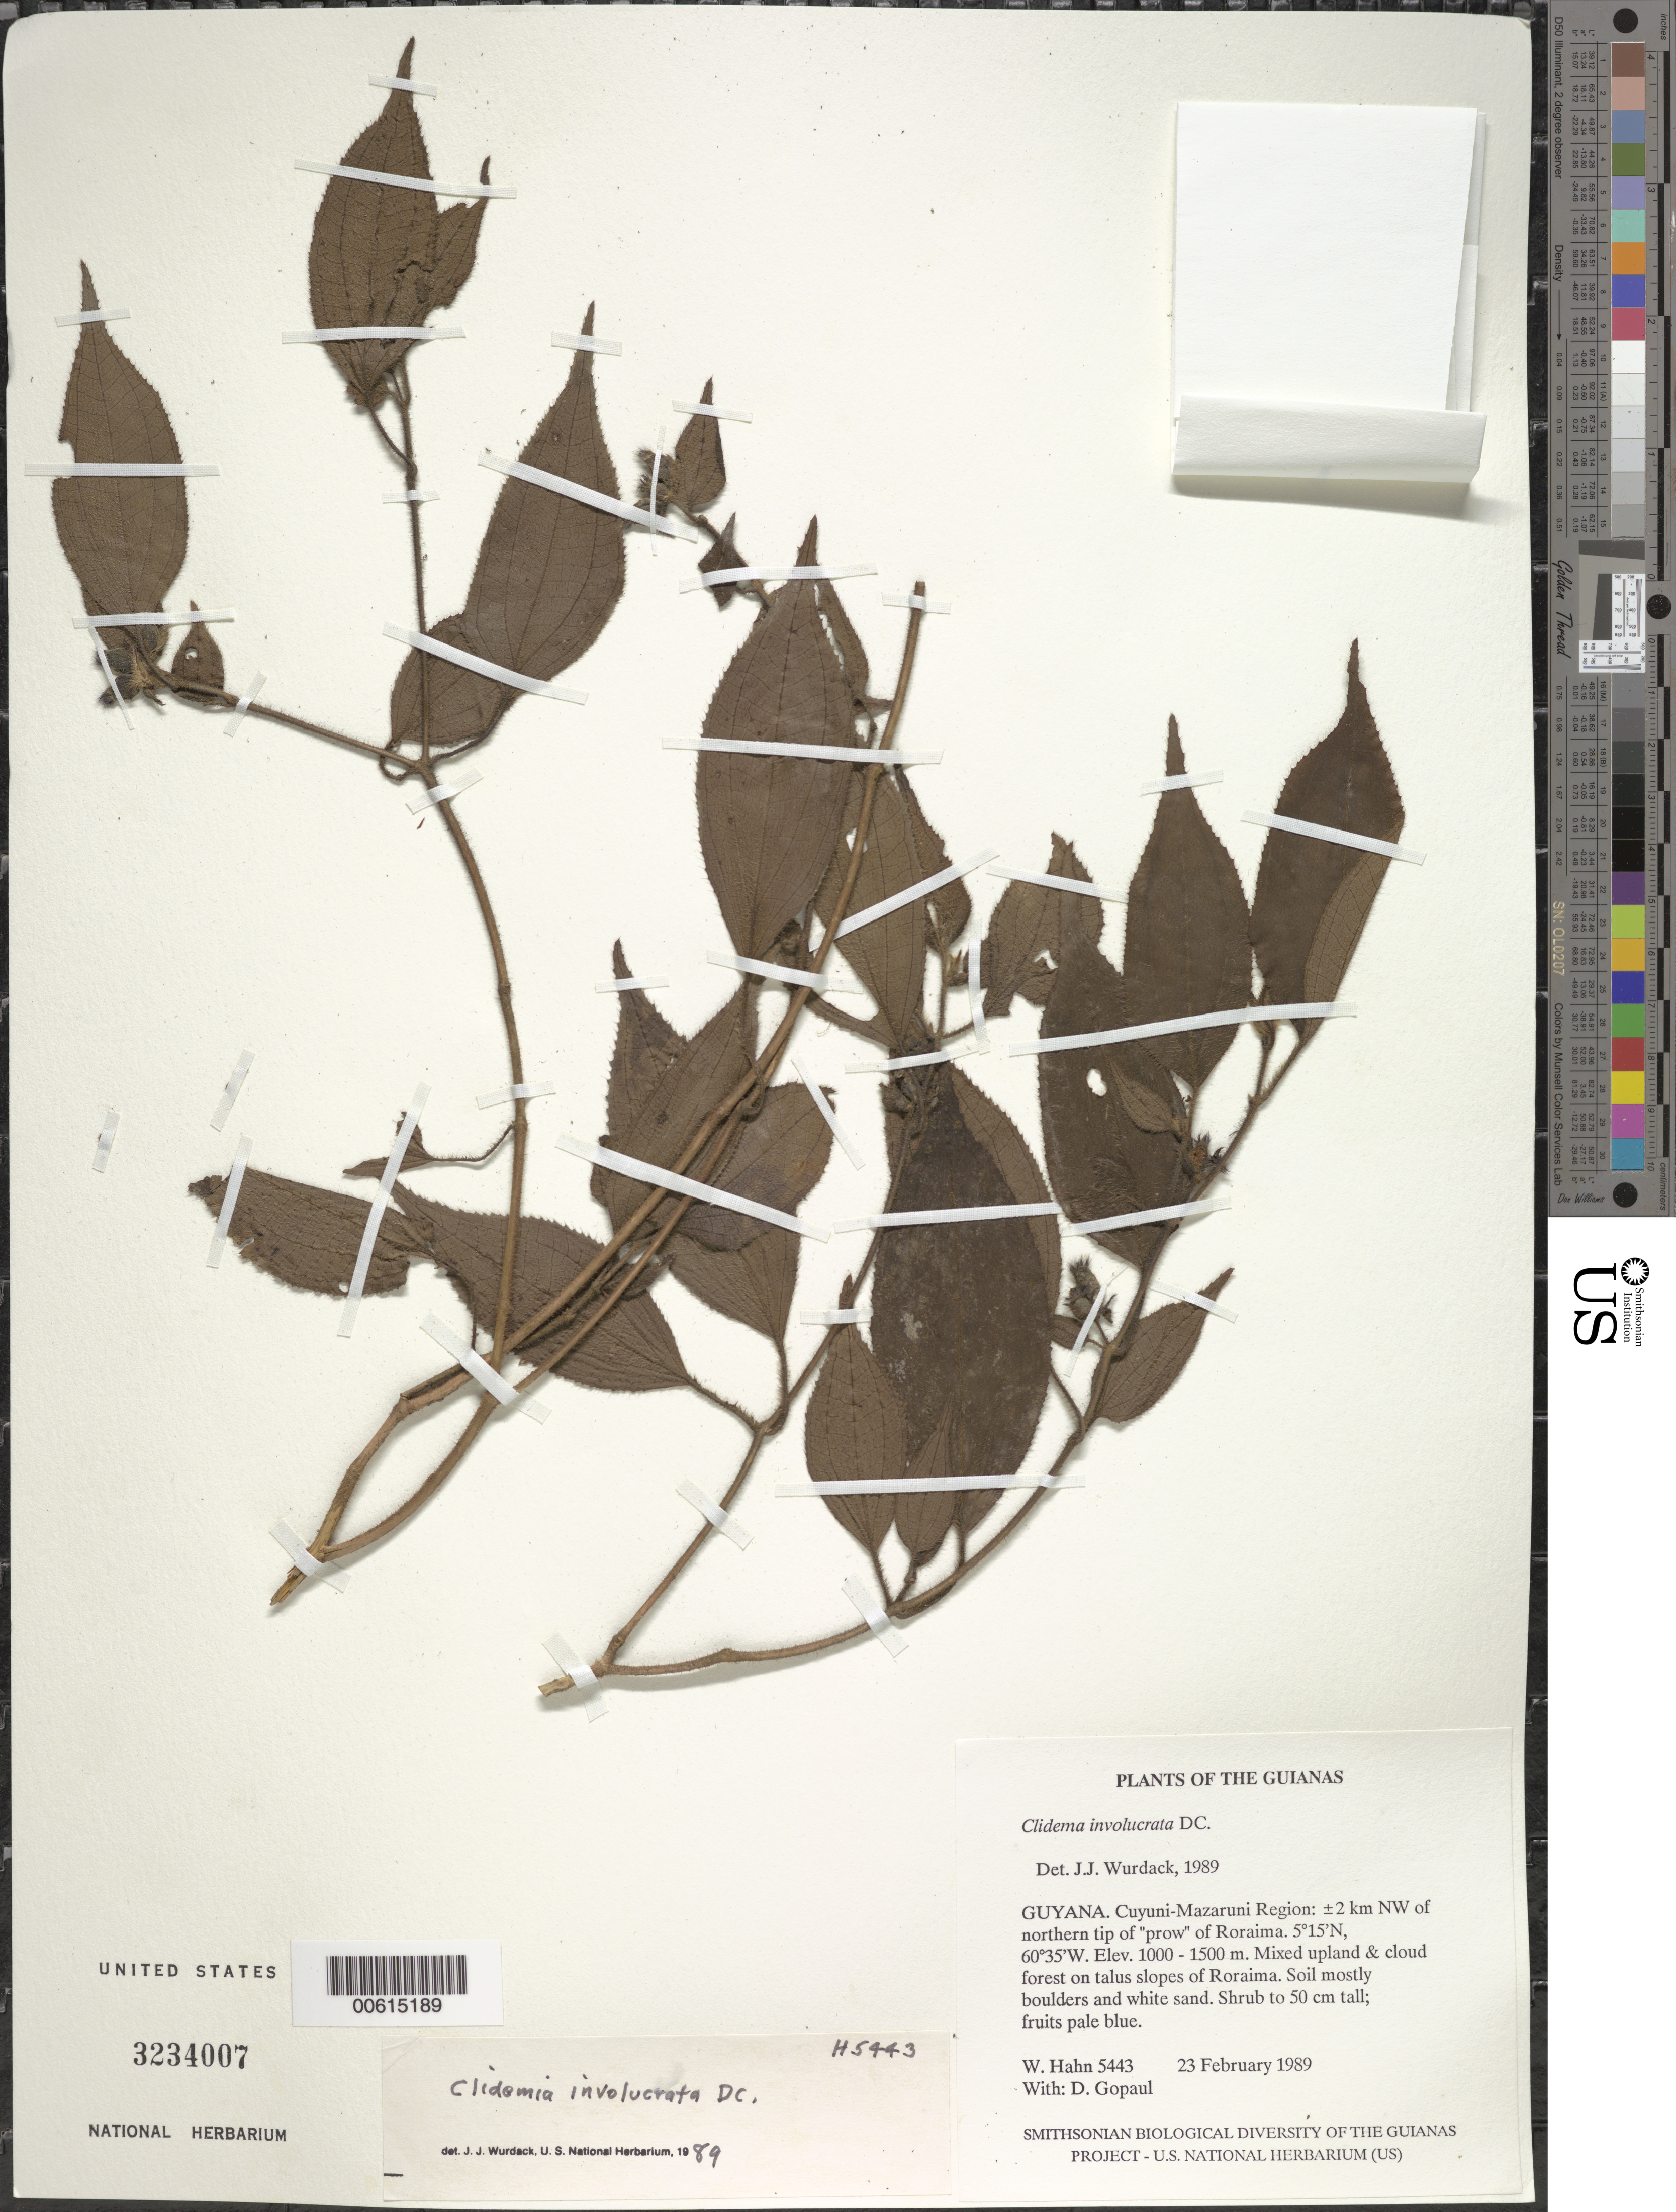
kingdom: Plantae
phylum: Tracheophyta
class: Magnoliopsida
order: Myrtales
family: Melastomataceae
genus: Clidemia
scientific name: Clidemia involucrata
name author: DC.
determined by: Wurdack, John J., (US), US (UNITED STATES)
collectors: W. Hahn & D. Gopaul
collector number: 5443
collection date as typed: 23 February 1989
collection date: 1989-02-23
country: Guyana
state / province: Cuyuni-Mazaruni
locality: ±2 km NW of northern tip of "prow" of Roraima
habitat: Mixed upland & cloud forest on talus slopes of Roraima. Soil mostly boulders and white sand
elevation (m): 1000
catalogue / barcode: US 3234007